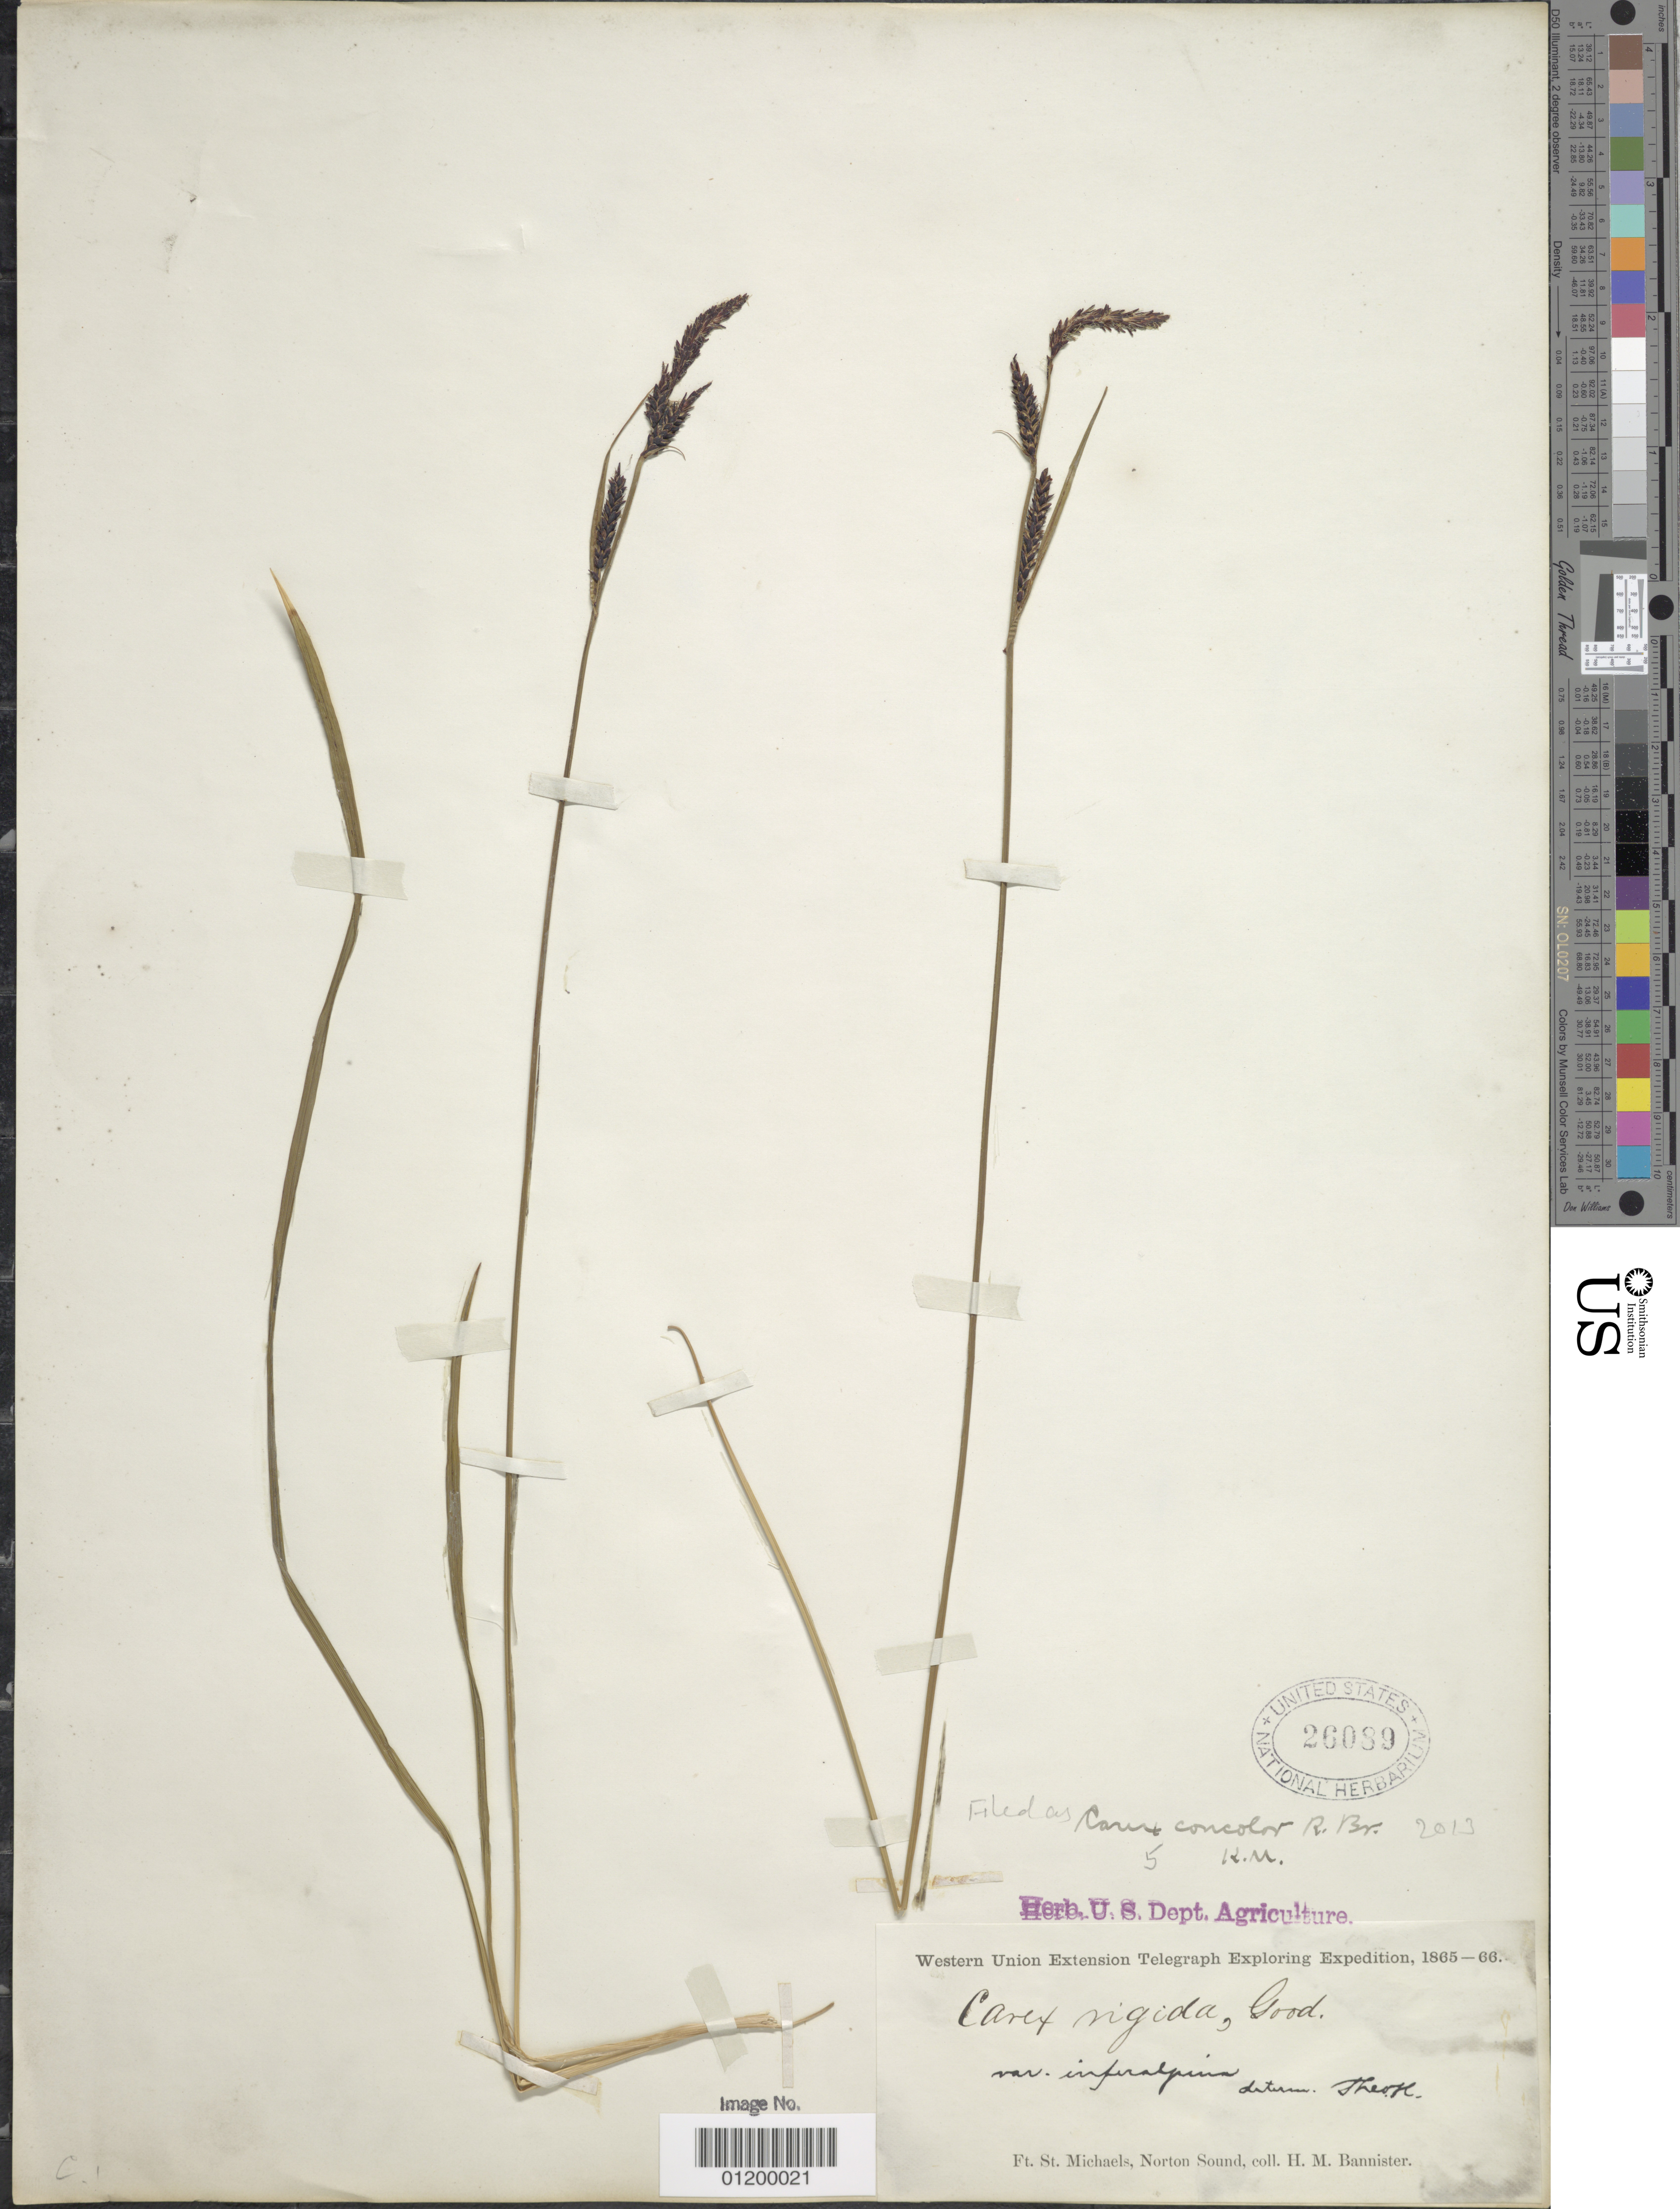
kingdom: Plantae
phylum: Tracheophyta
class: Liliopsida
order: Poales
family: Cyperaceae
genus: Carex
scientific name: Carex bigelowii subsp. lugens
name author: (Holm) T.V. Egorova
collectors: H. Bannister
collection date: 1865/1866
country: United States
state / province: Alaska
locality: Ft. St. Michaels, Norton Sound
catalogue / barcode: US 26089